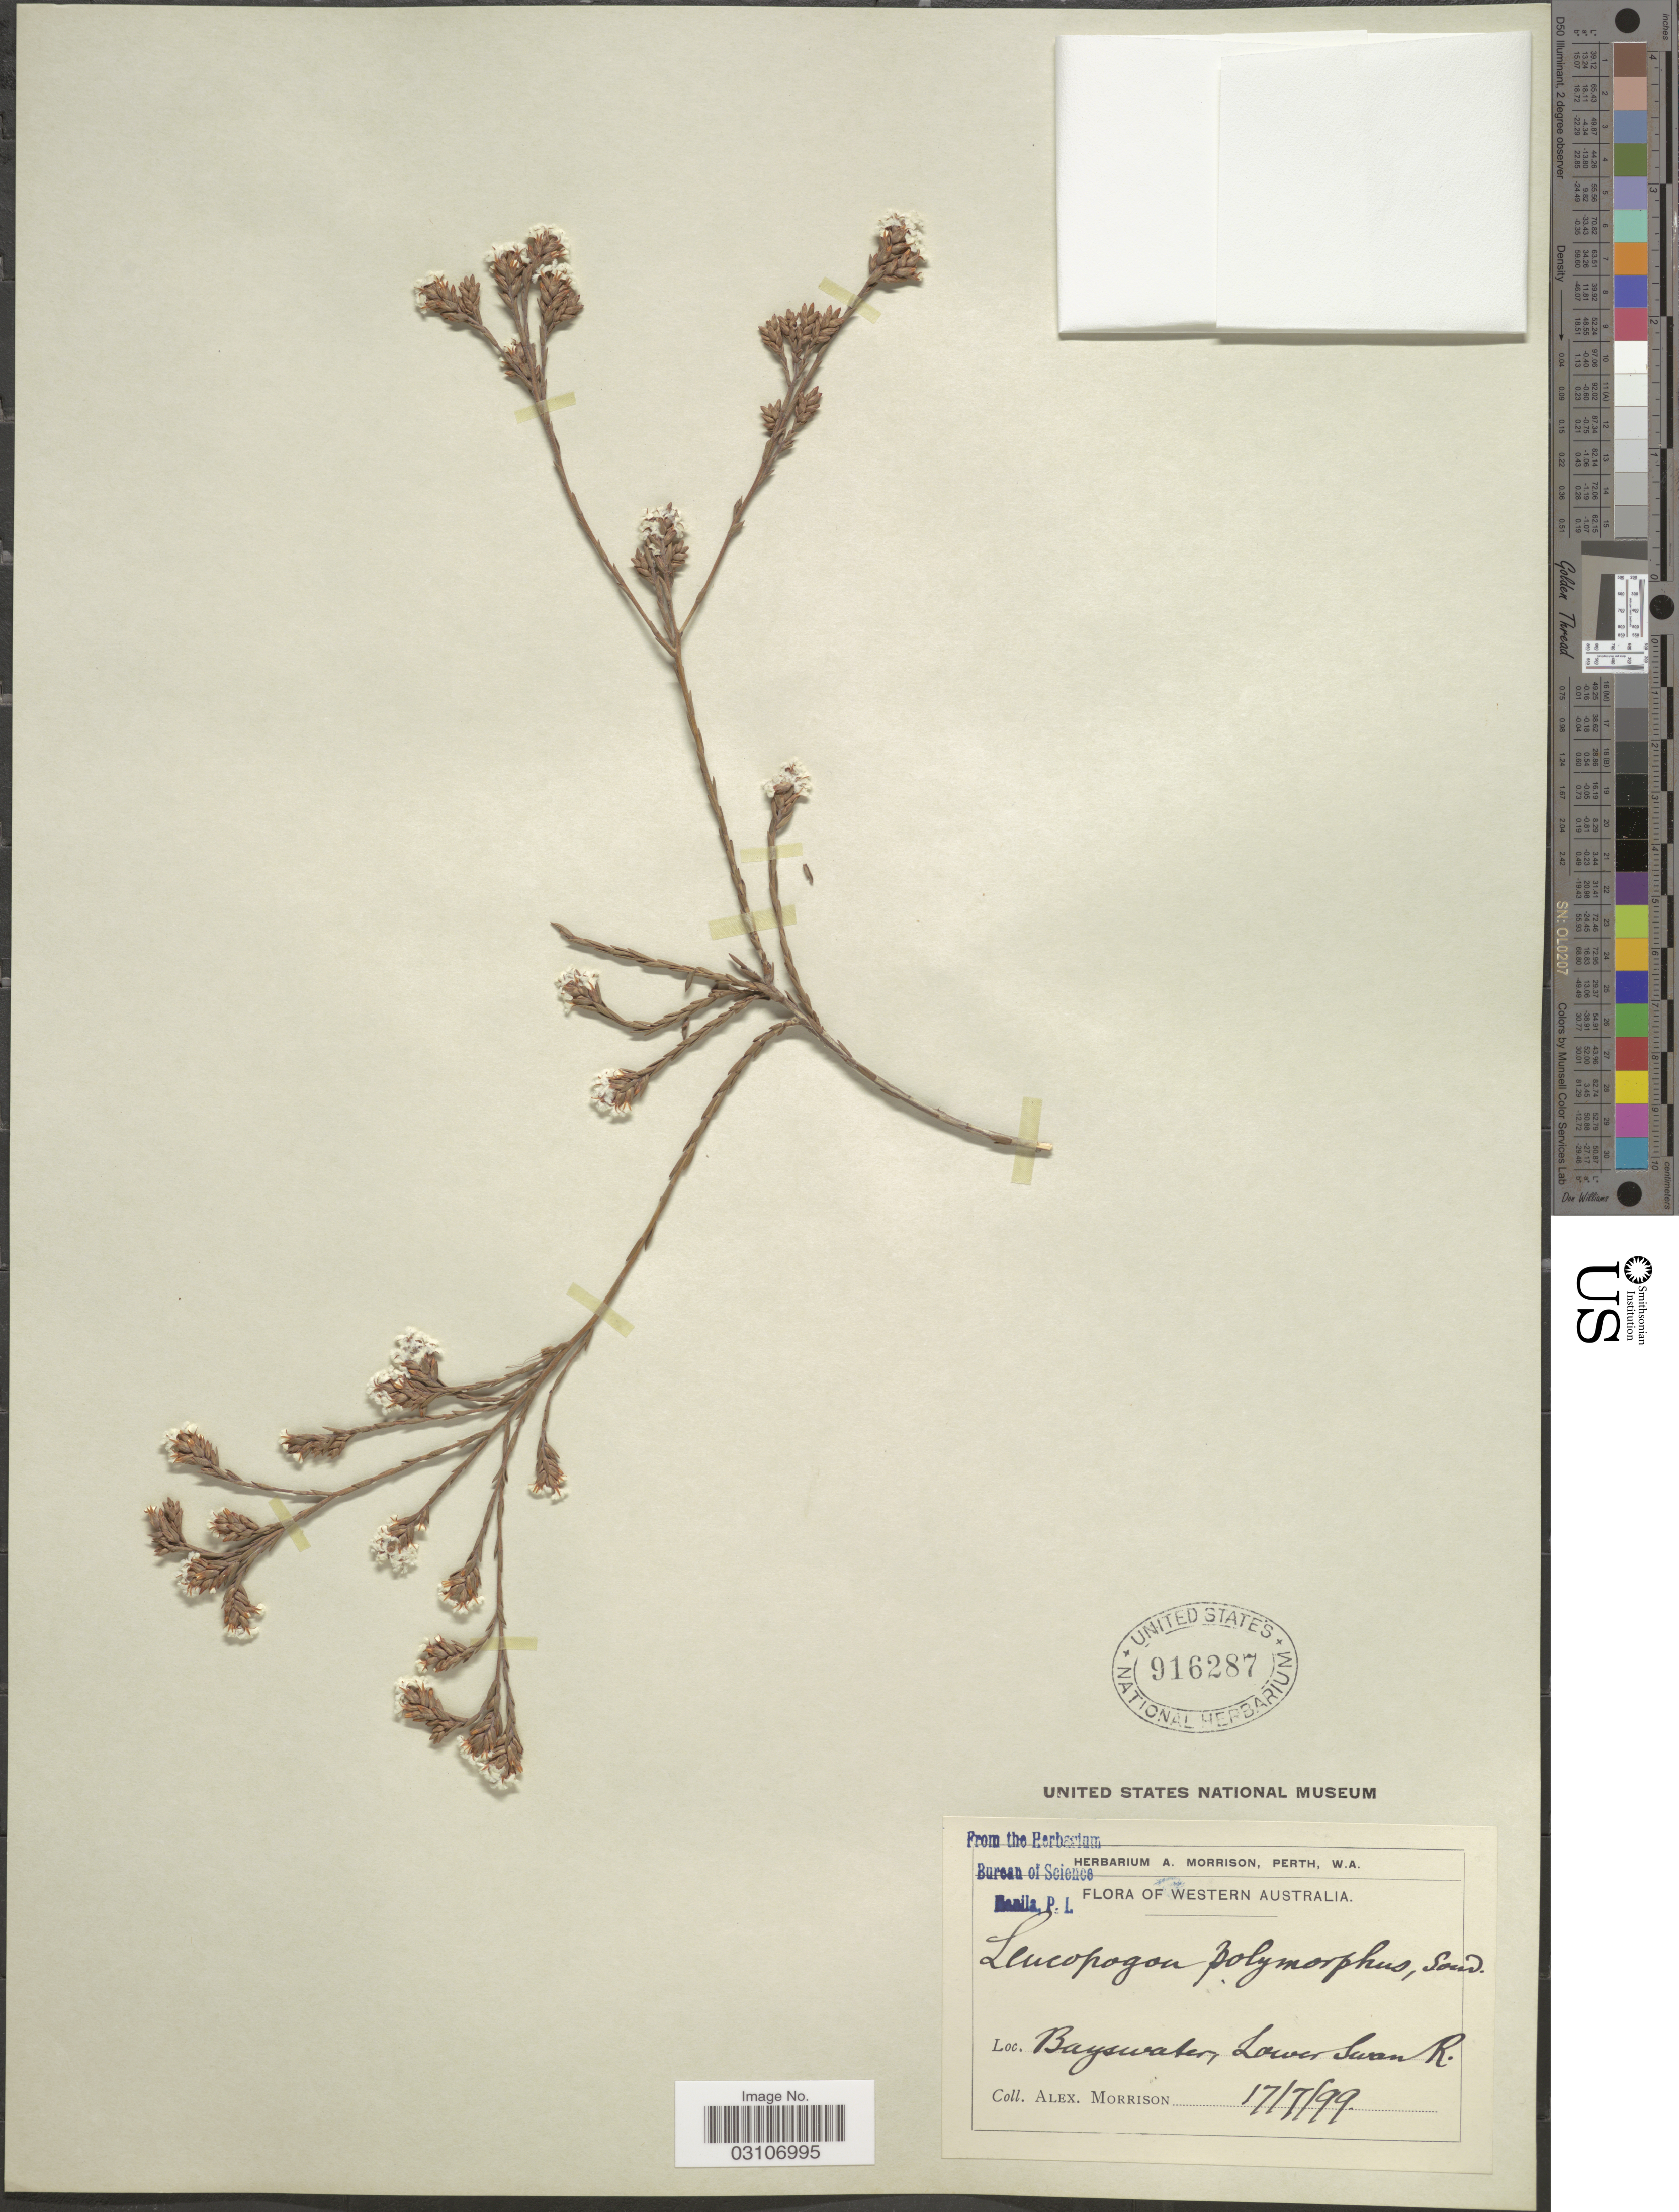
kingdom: Plantae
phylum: Tracheophyta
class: Magnoliopsida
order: Ericales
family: Ericaceae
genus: Leucopogon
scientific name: Leucopogon polymorphus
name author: Sond.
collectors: A. Morrison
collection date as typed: Transcribed d/m/y: 17/7/99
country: Australia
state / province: Western Australia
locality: Bayswater, Lower Swan R.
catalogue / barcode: US 916287